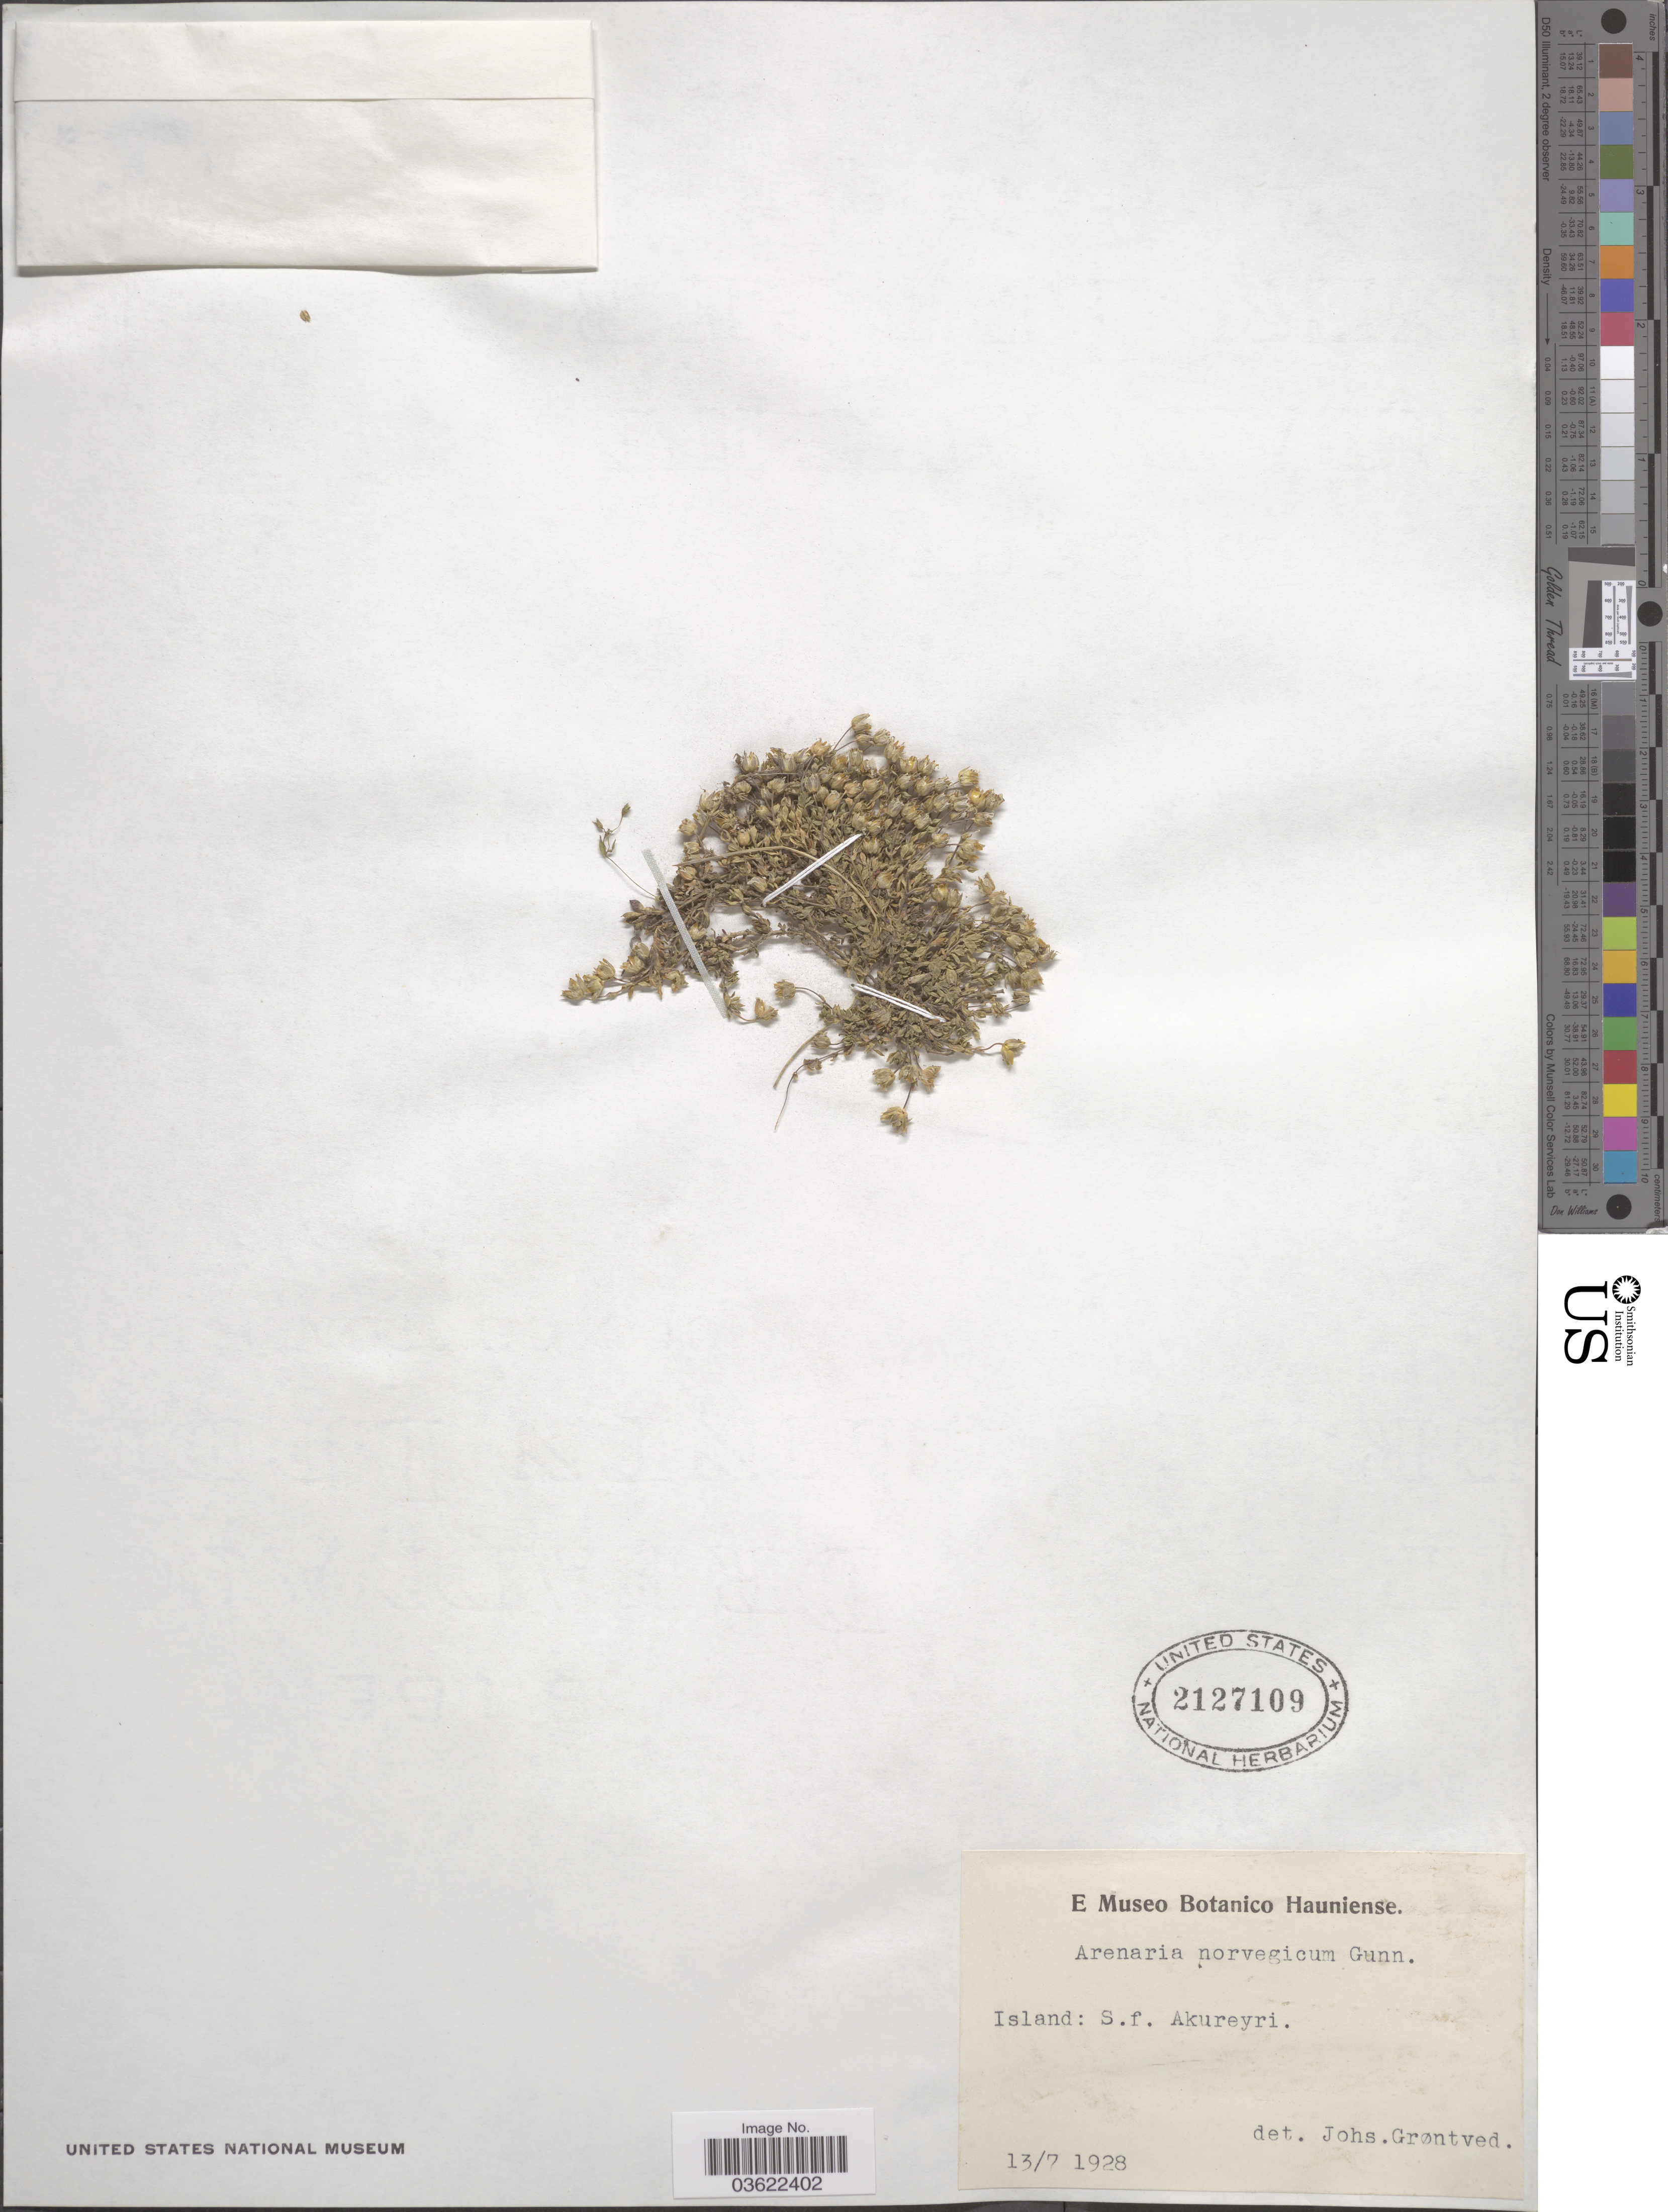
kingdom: Plantae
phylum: Tracheophyta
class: Magnoliopsida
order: Caryophyllales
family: Caryophyllaceae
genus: Arenaria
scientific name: Arenaria norvegica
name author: Gunnerus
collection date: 1928-07-13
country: Iceland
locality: Island: S.f. Akureyri.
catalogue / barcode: US 2127109